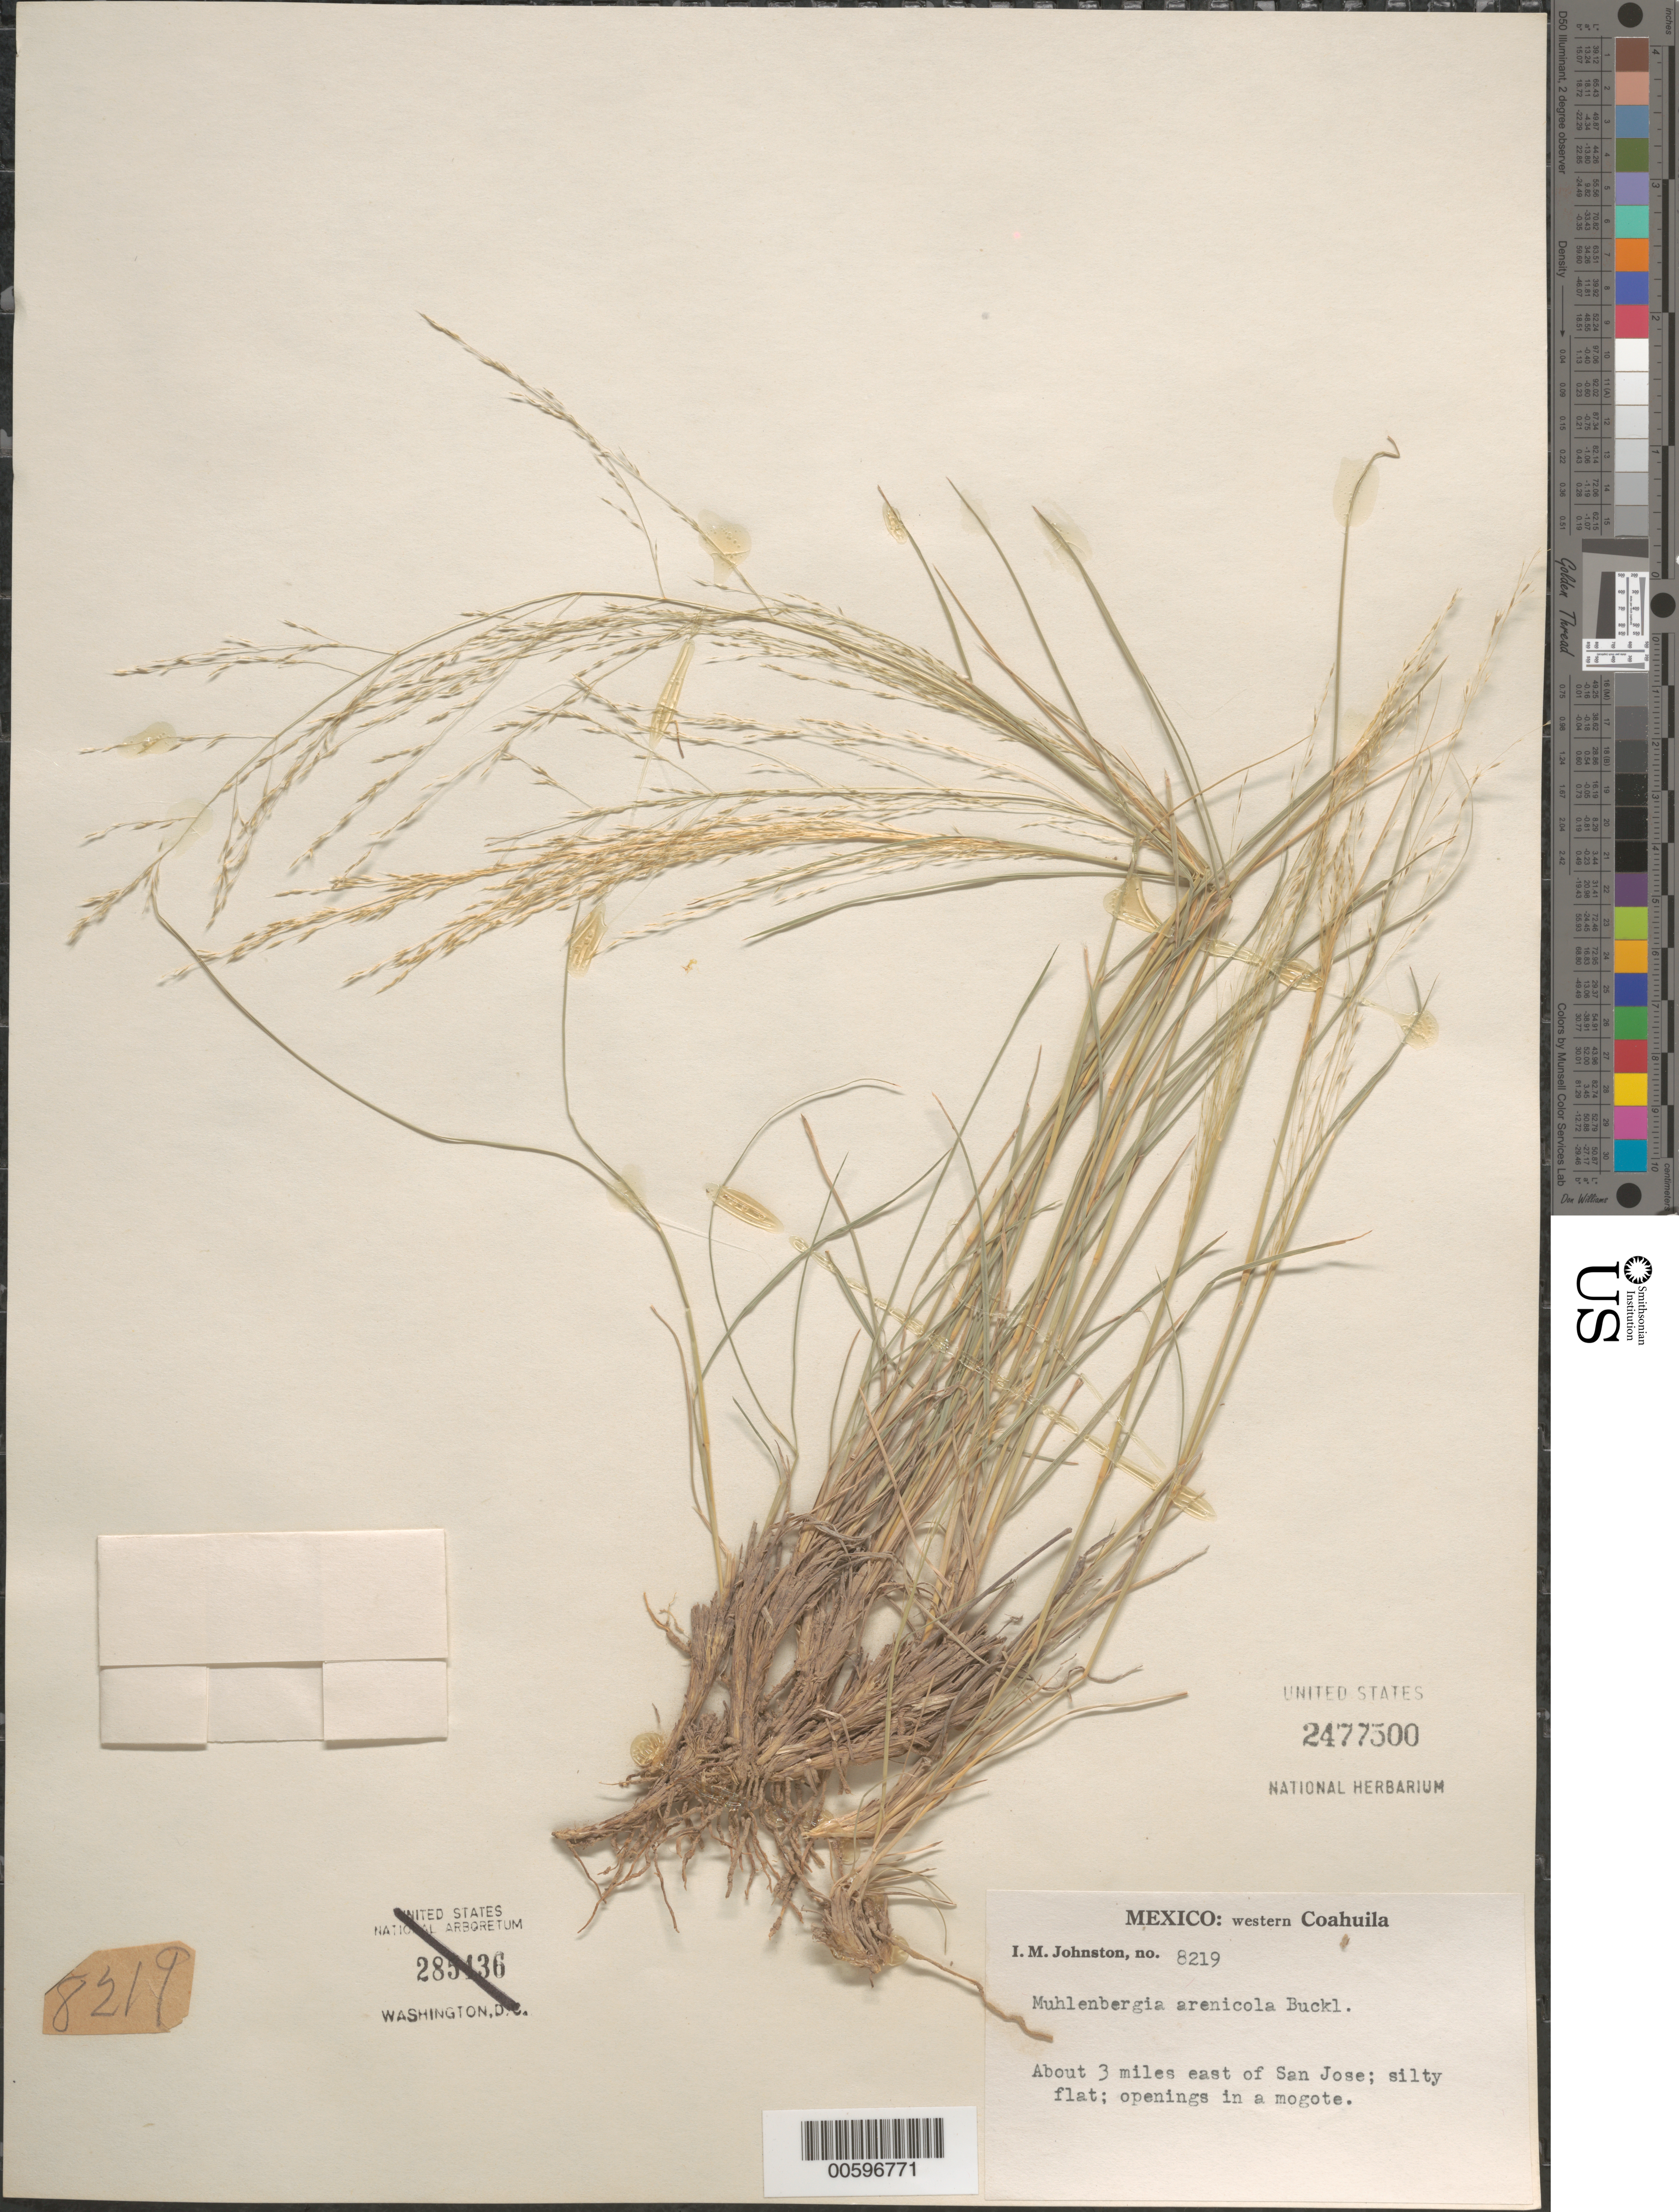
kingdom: Plantae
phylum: Tracheophyta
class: Liliopsida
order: Poales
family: Poaceae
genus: Muhlenbergia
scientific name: Muhlenbergia arenicola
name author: Buckley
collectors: I.M. Johnston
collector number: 8219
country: Mexico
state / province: Coahuila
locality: Western Coahuila, ca 3 mi E of San Jose.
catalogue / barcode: US 2477500